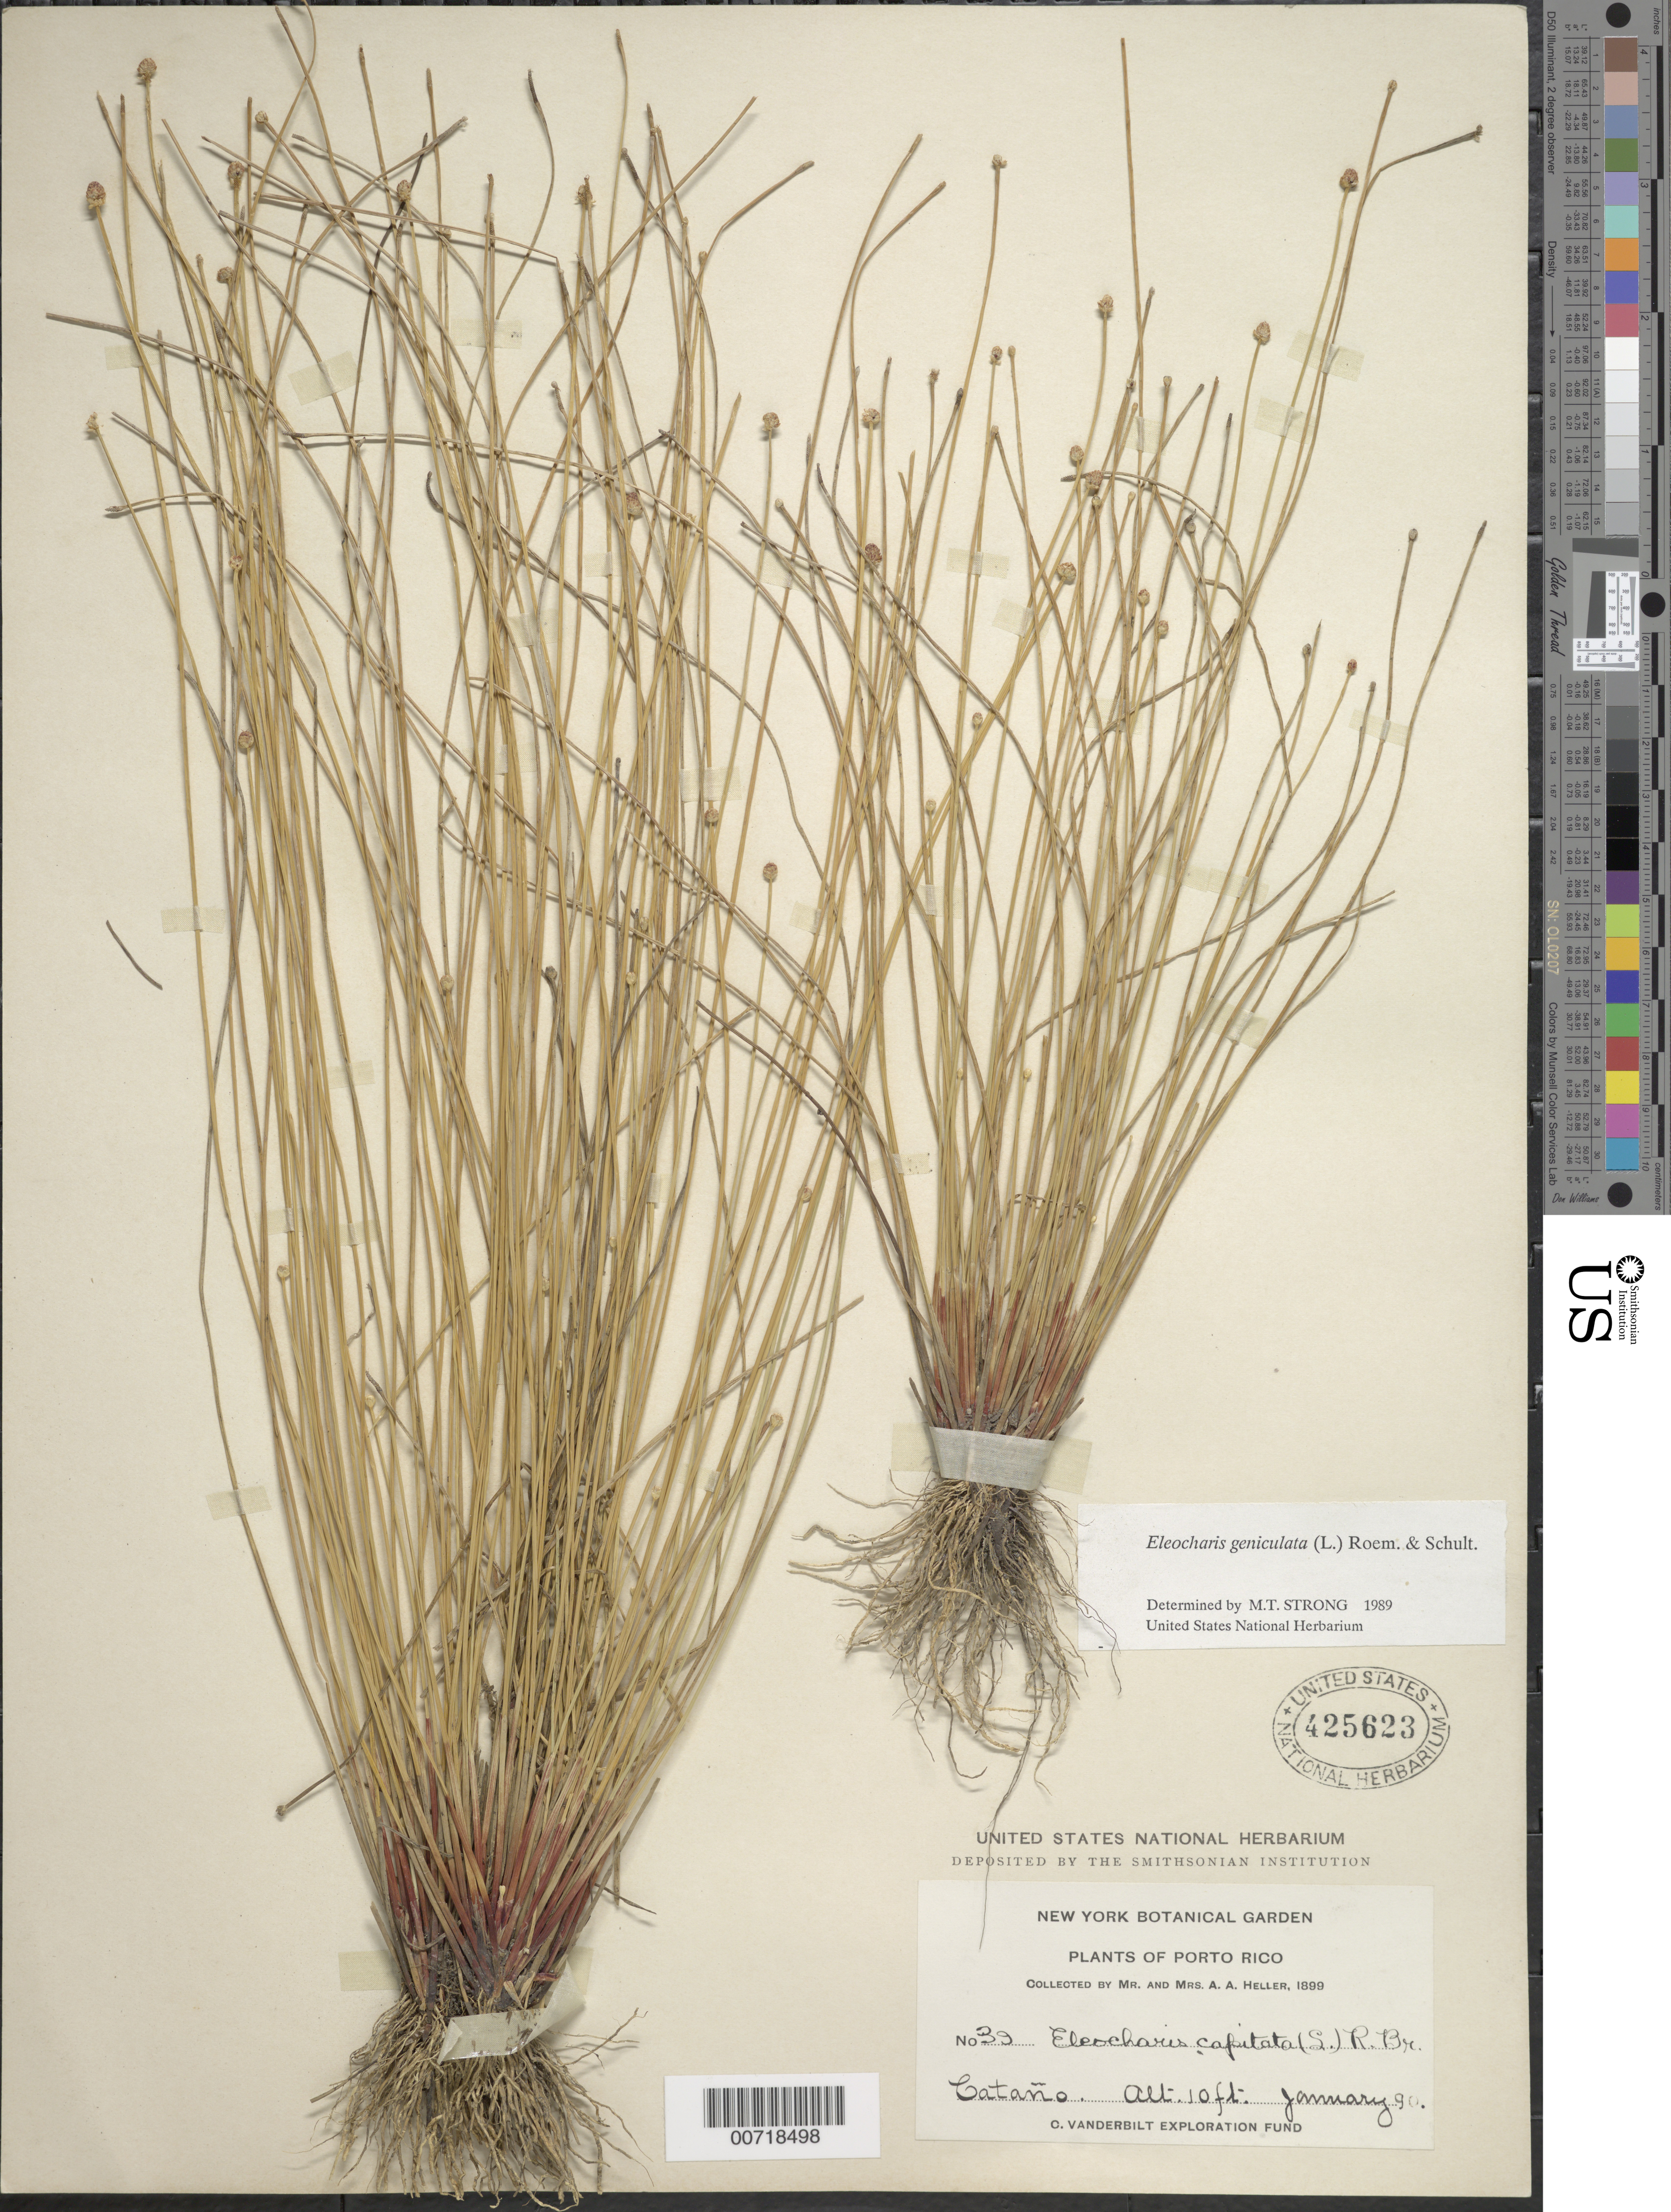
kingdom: Plantae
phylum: Tracheophyta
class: Liliopsida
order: Poales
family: Cyperaceae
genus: Eleocharis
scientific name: Eleocharis geniculata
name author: (L.) Roem. & Schult.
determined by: Strong, M. T., (US), Smithsonian Institution - National Museum of Natural History (UNITED STATES)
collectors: A. A. Heller & E. G. Heller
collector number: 39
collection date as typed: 09 Jan 1899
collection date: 1899-01-09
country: Puerto Rico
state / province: Cataño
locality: Cataño.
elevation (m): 3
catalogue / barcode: US 425623